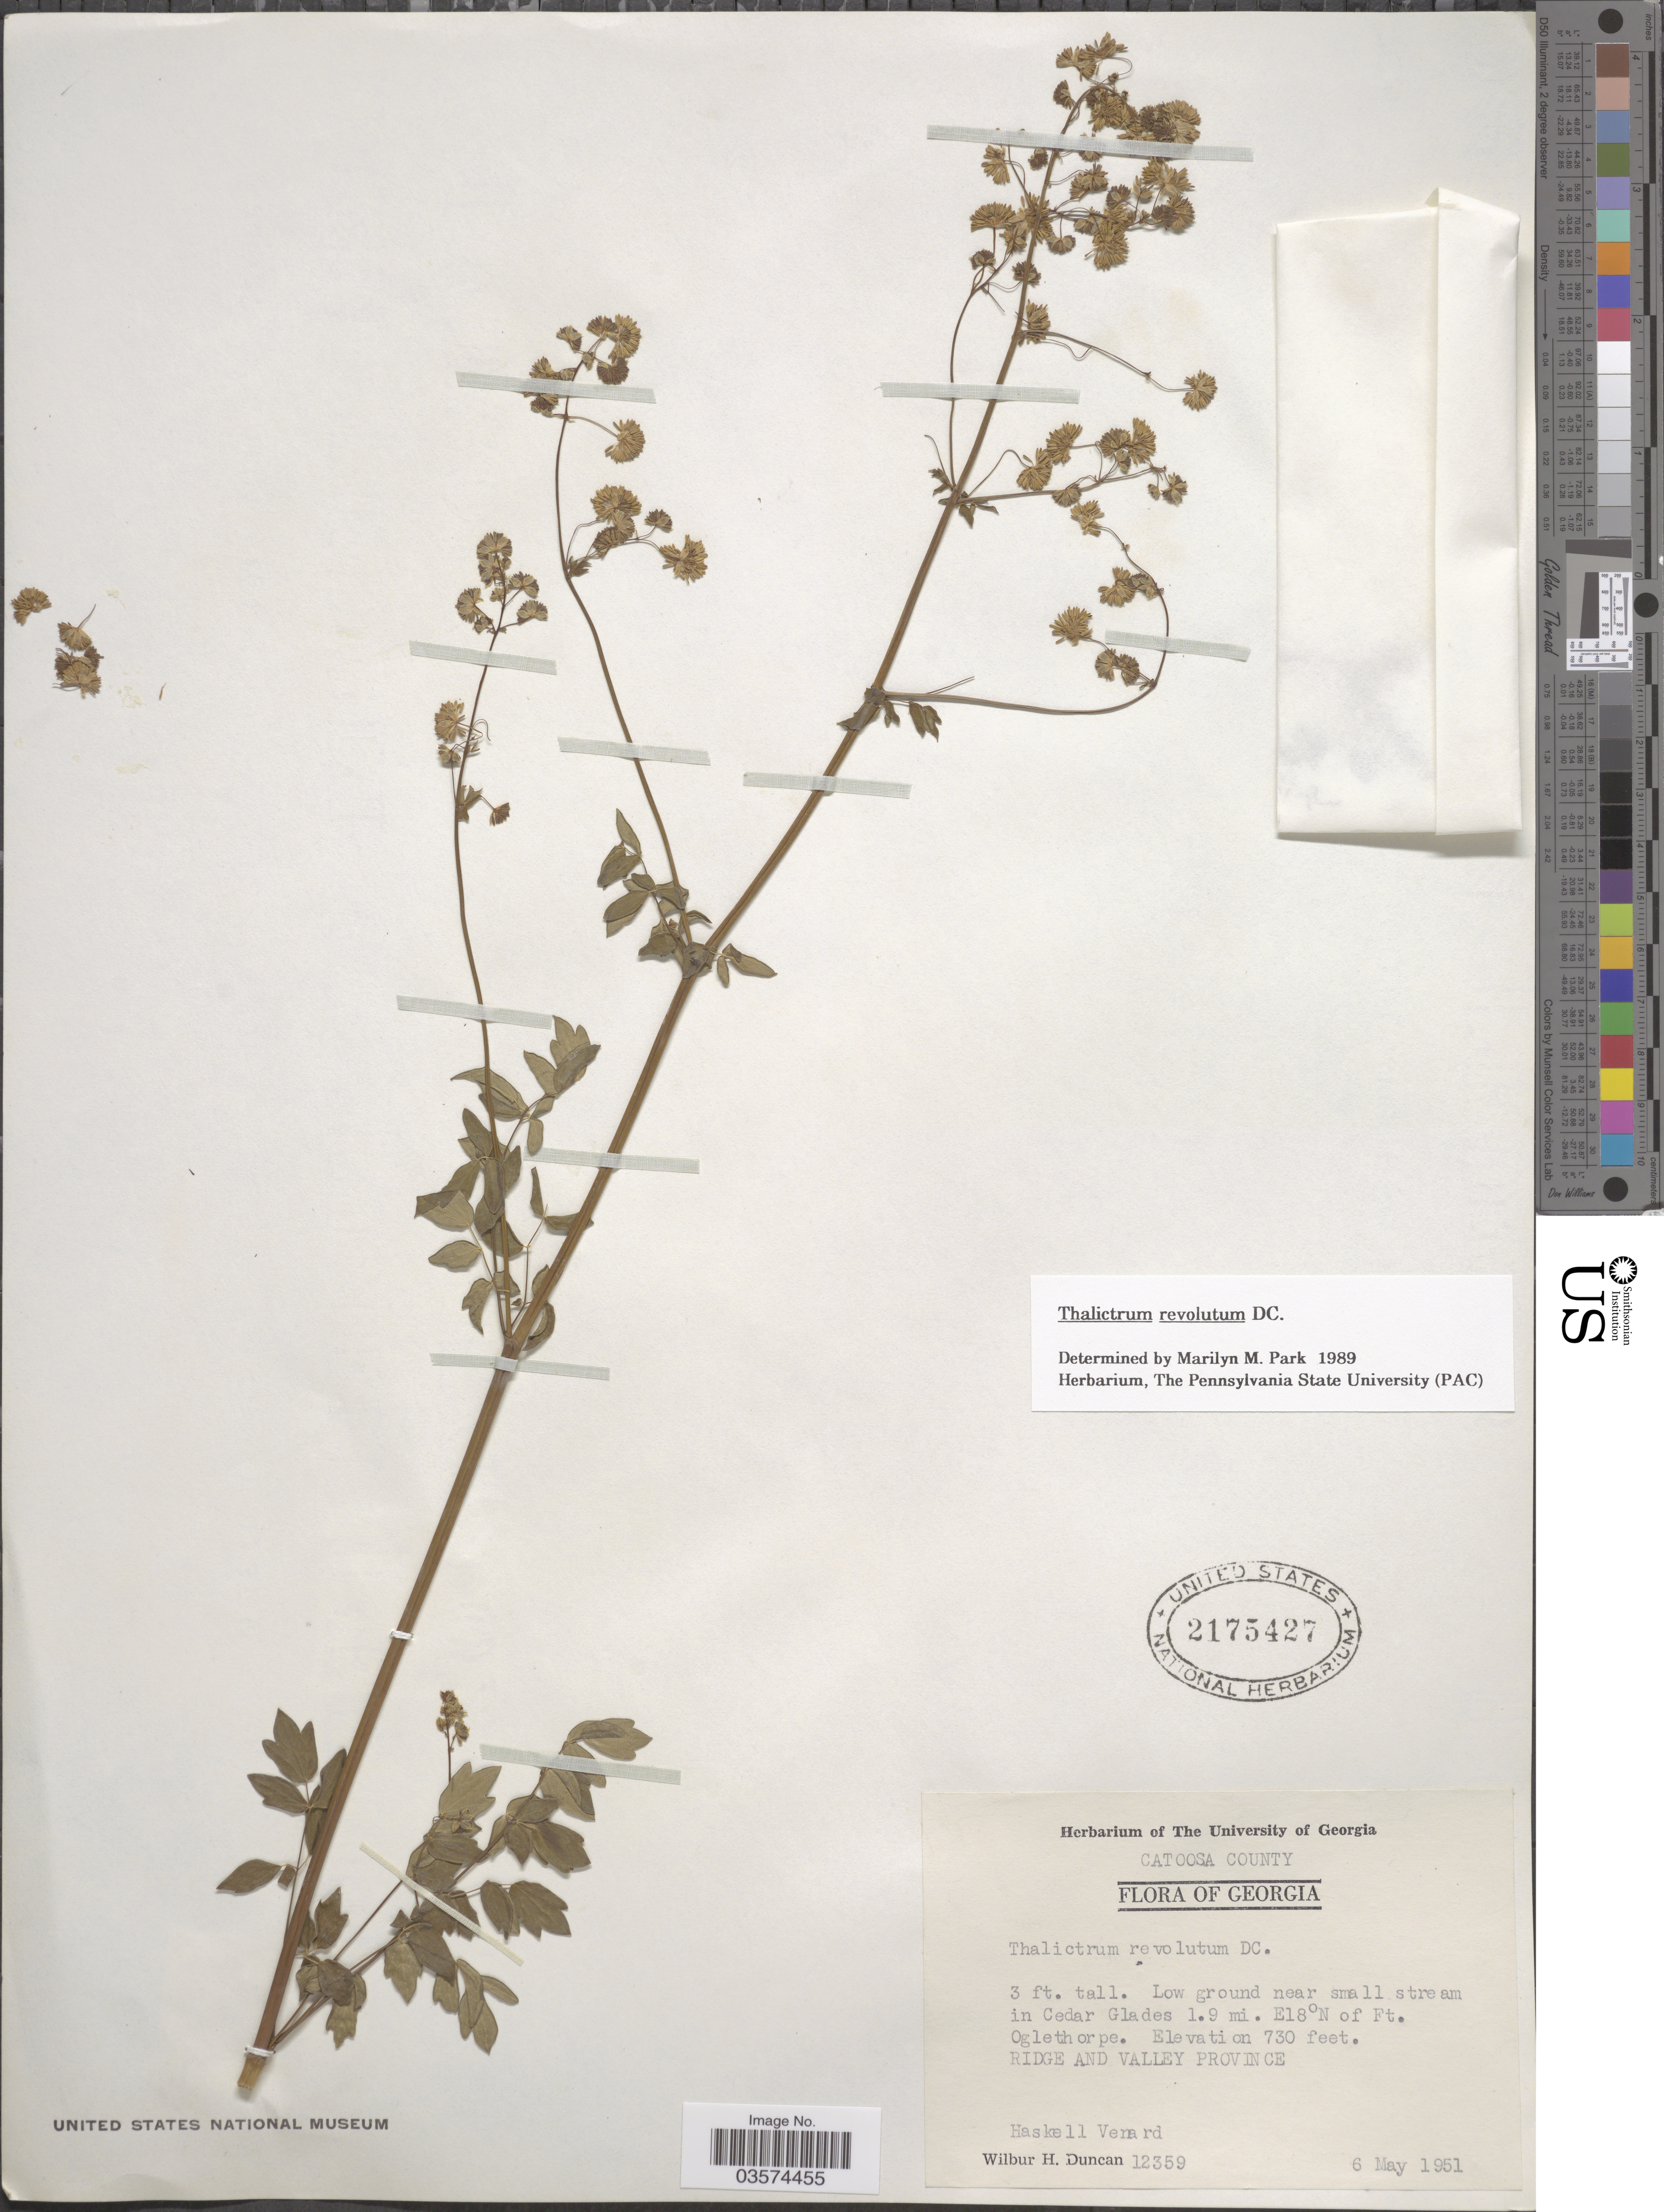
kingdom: Plantae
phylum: Tracheophyta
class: Magnoliopsida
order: Ranunculales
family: Ranunculaceae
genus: Thalictrum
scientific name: Thalictrum amphibolum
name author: Greene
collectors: H. Venard & W. H. Duncan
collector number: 12359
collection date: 1951-05-06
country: United States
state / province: Georgia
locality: Catoosa County. Low ground near small stream in Cedar Glades 1.9 mi. El8°N of Ft. Oglethorpe. Ridge and Valley Province.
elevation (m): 223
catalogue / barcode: US 2175427